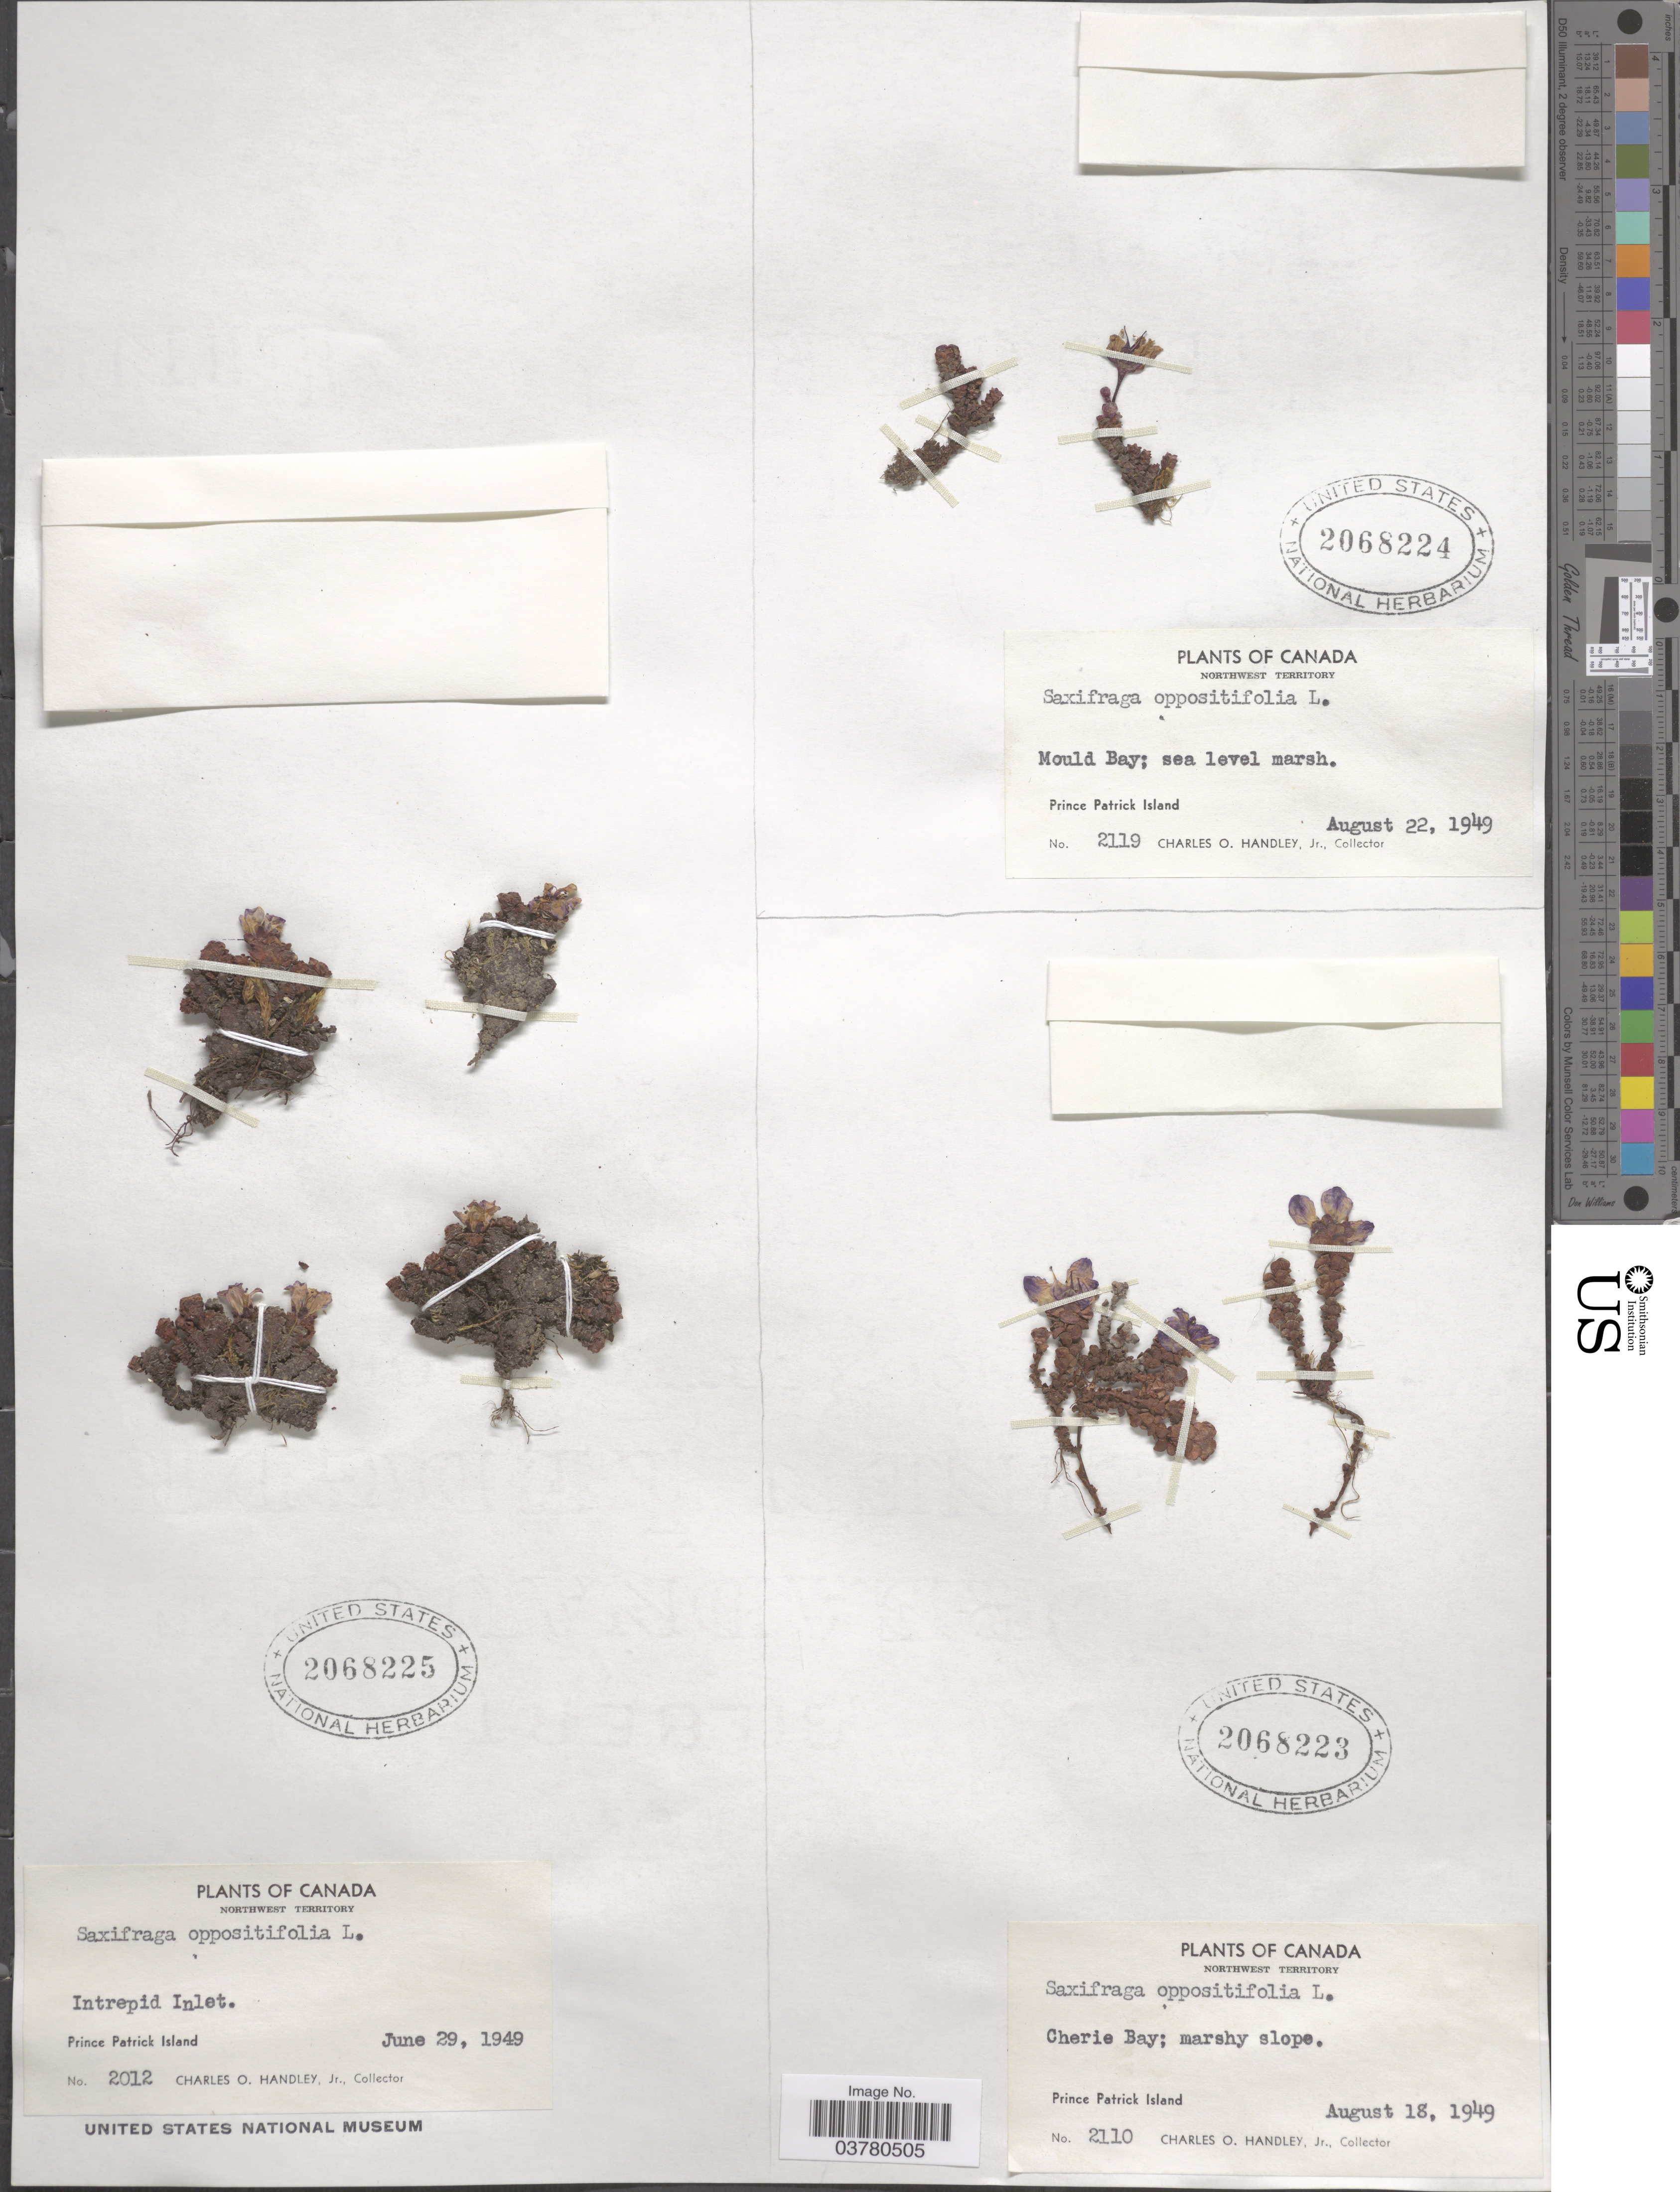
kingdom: Plantae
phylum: Tracheophyta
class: Magnoliopsida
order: Saxifragales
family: Saxifragaceae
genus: Saxifraga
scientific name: Saxifraga oppositifolia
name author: L.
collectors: C. Handley Jr.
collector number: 2110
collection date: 1949-08-18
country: Canada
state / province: Northwest Territories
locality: Northwest Territory. Cherie Bay. Prince Patrick Island.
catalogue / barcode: US 2068223-3